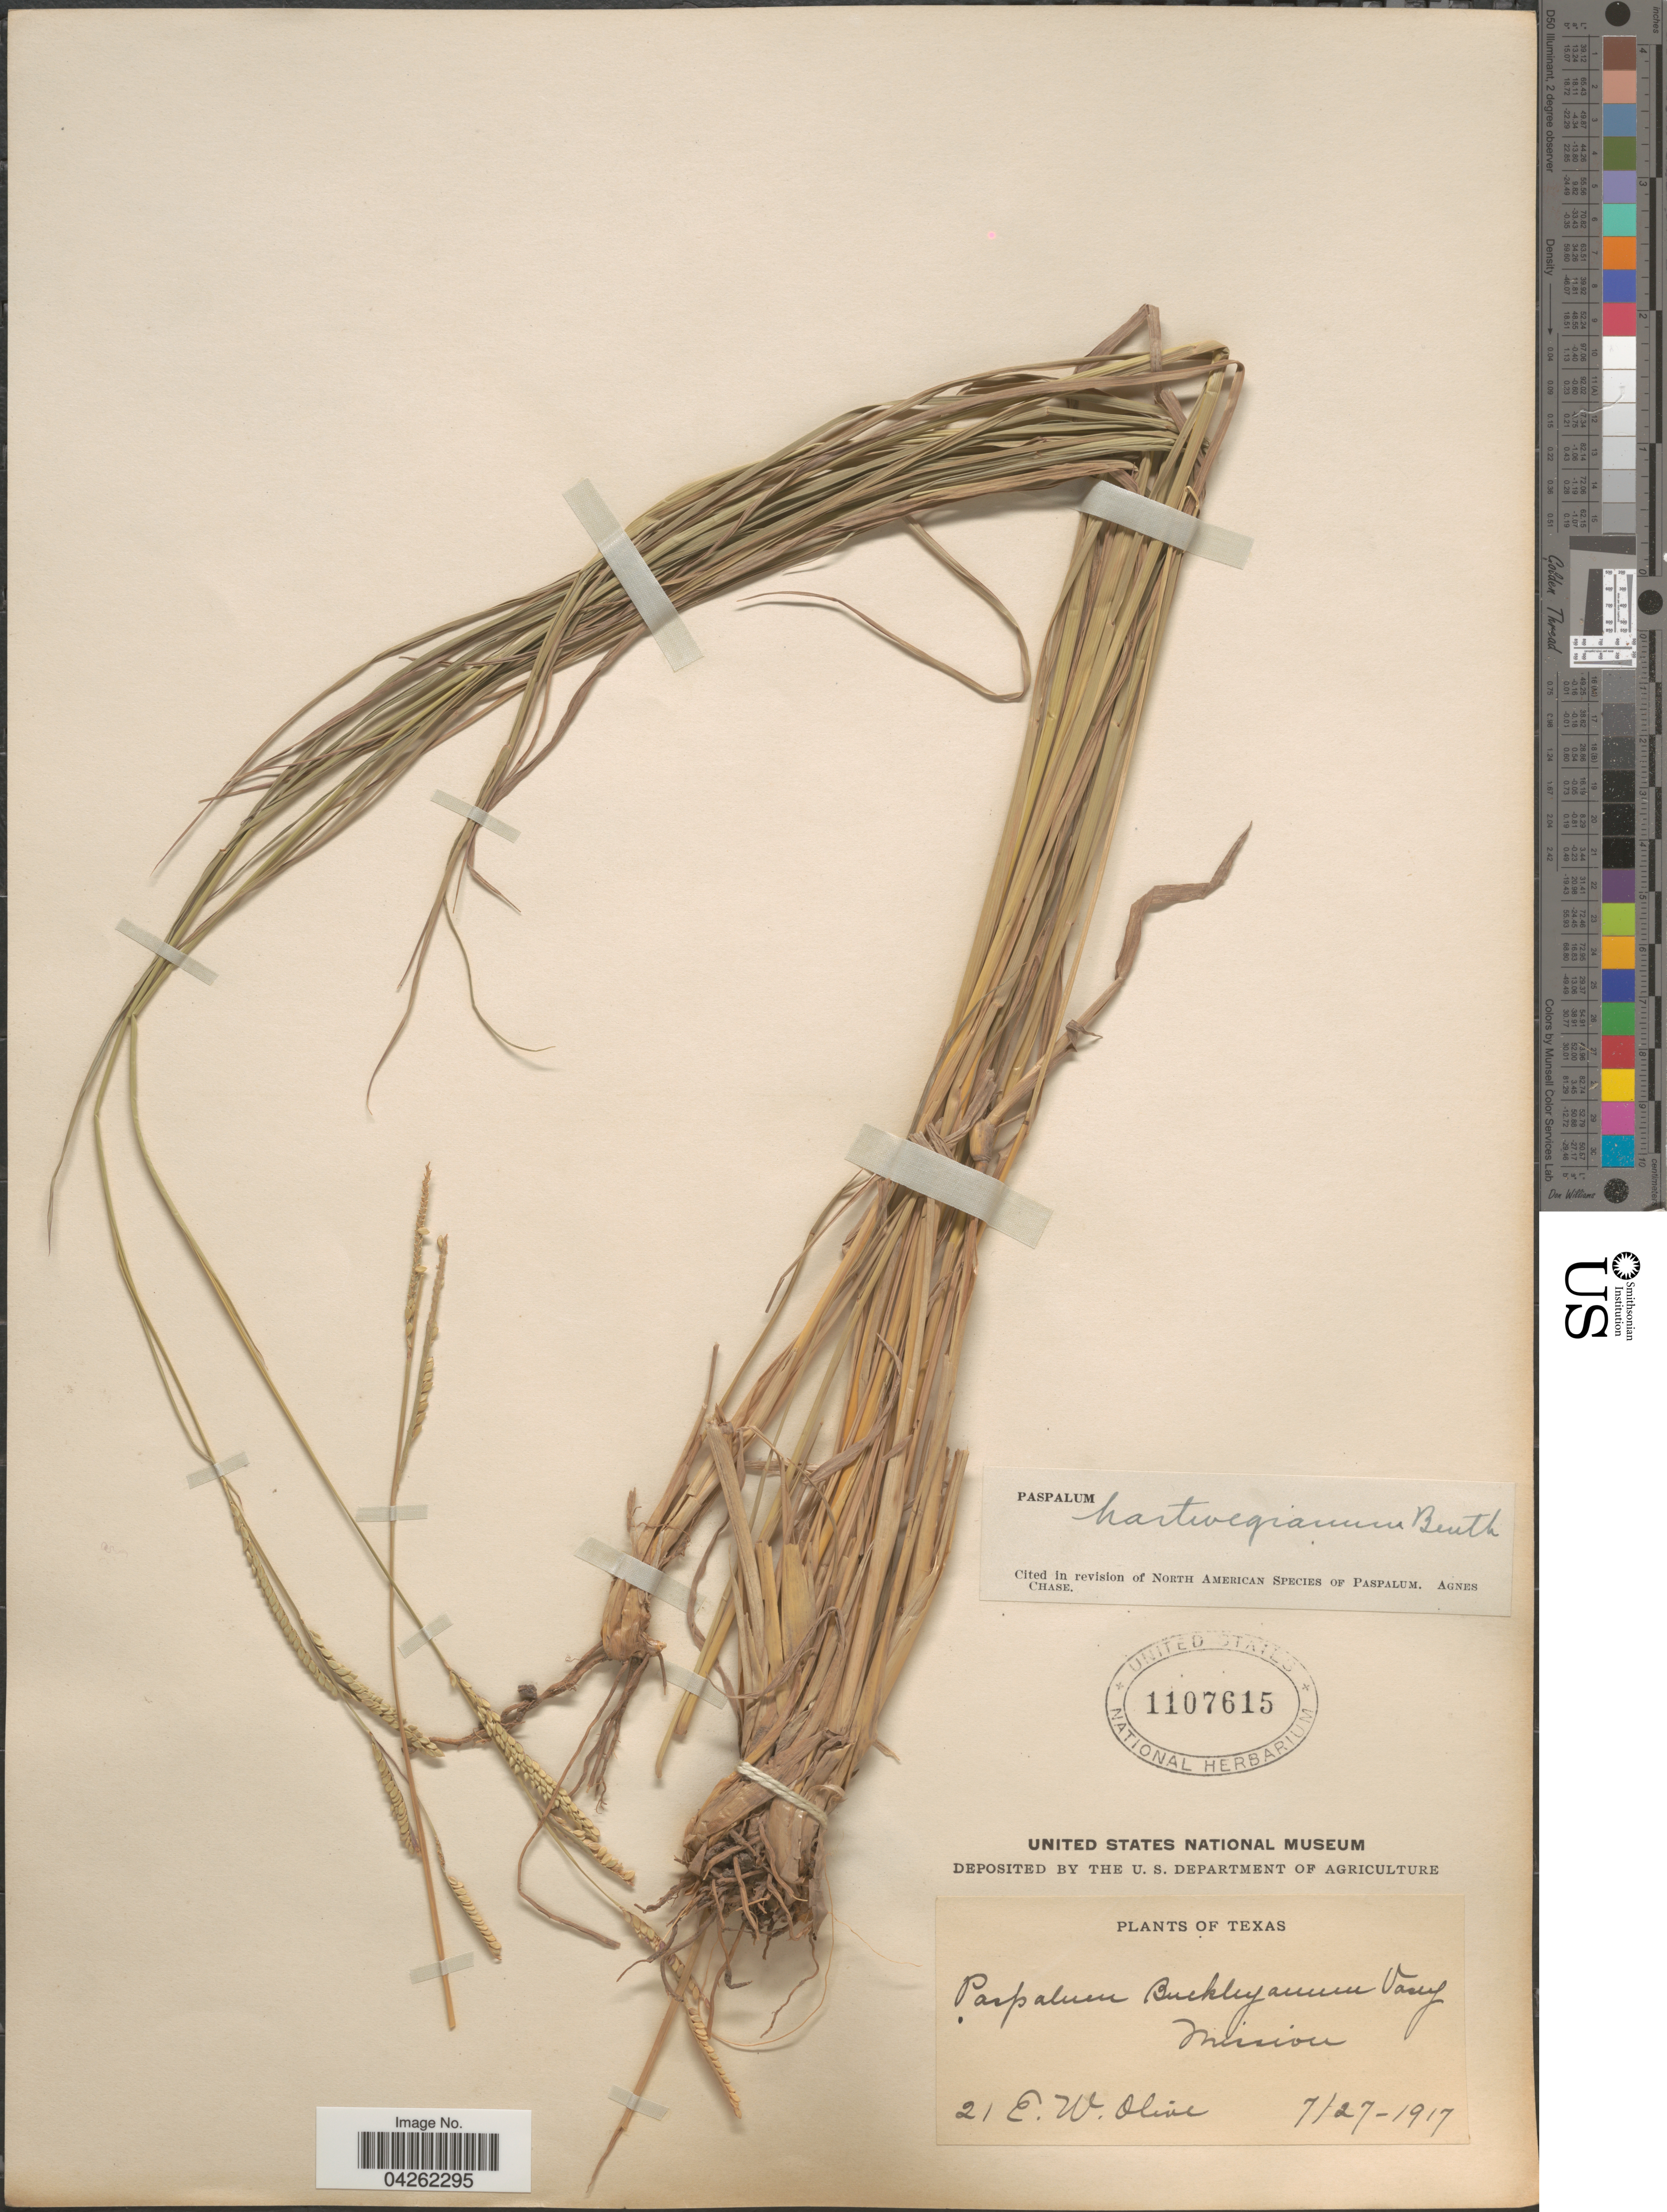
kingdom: Plantae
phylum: Tracheophyta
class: Liliopsida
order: Poales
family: Poaceae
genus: Paspalum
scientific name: Paspalum hartwegianum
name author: E. Fourn.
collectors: E. Olive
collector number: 21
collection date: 1917-07-27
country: United States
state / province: Texas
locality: Mission.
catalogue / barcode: US 1107615